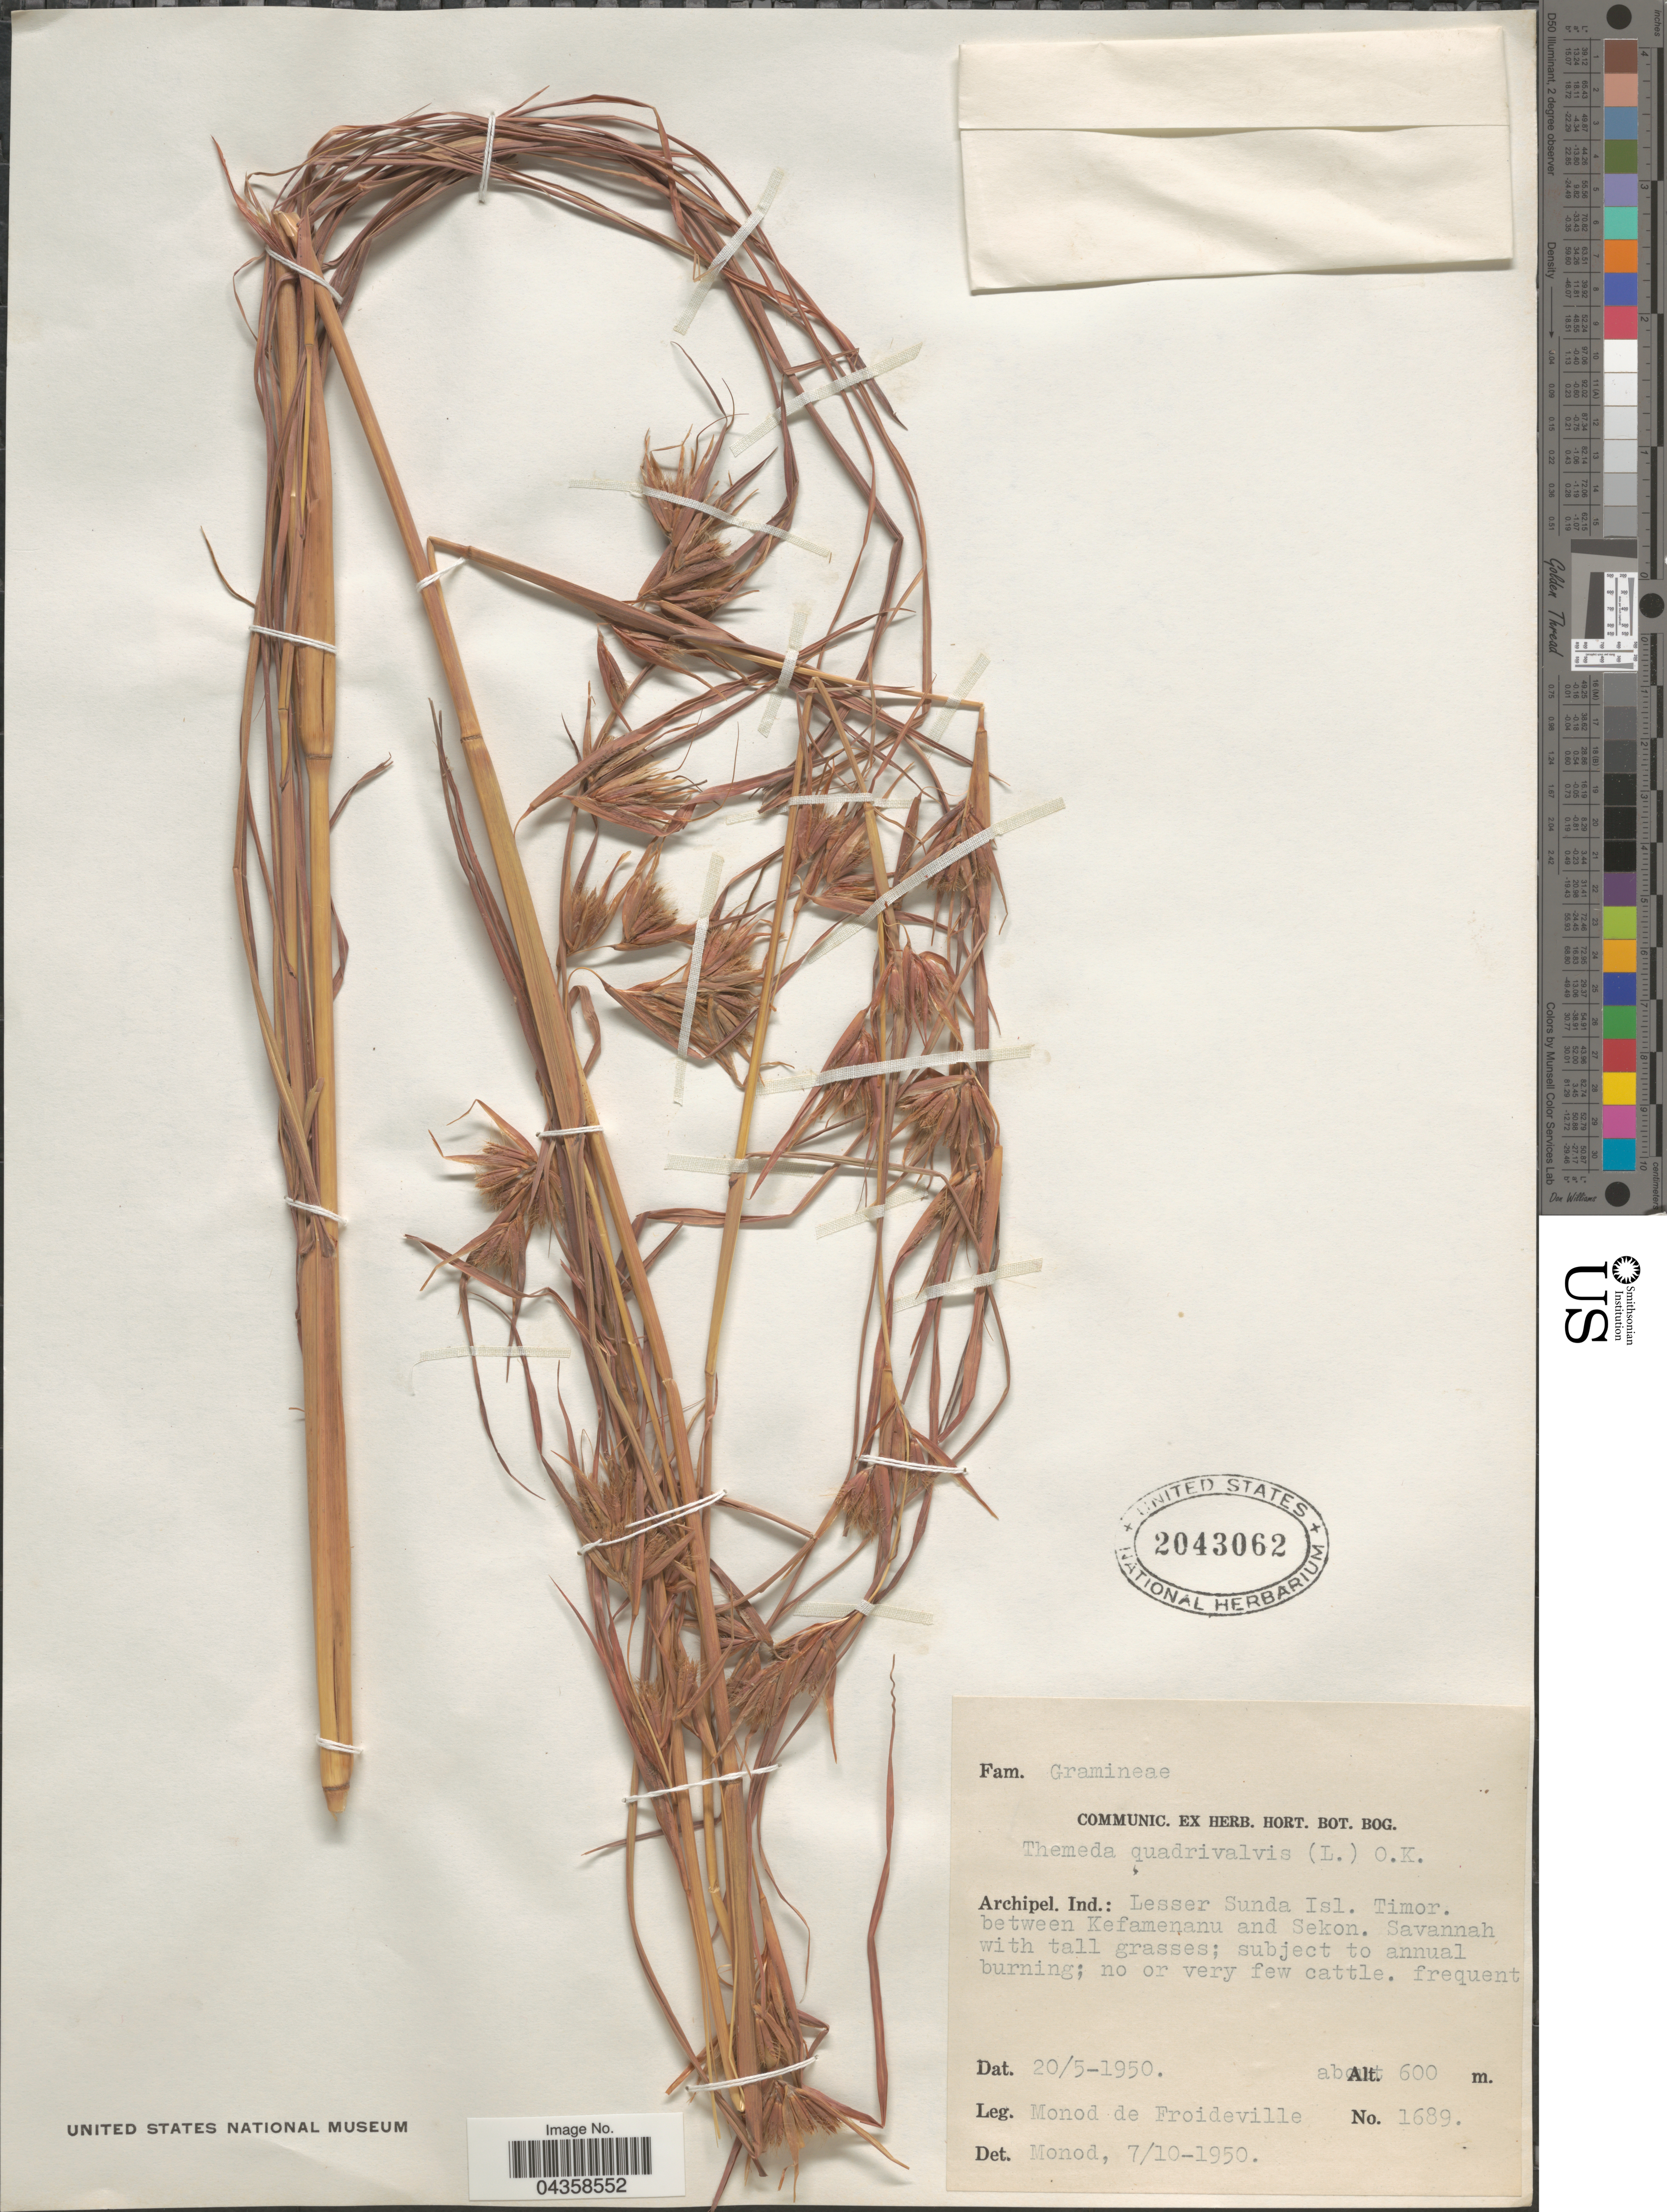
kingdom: Plantae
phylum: Tracheophyta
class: Liliopsida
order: Poales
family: Poaceae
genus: Themeda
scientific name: Themeda quadrivalvis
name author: (L.) Kuntze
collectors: C. Monod de Froideville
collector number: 1689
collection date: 1950-05-20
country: Indonesia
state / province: Nusa Tenggara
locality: Archipel. Ind.: Lesser Sunda Isl. Timor. between Kefamenanu and Sekon.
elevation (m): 600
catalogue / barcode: US 2043062